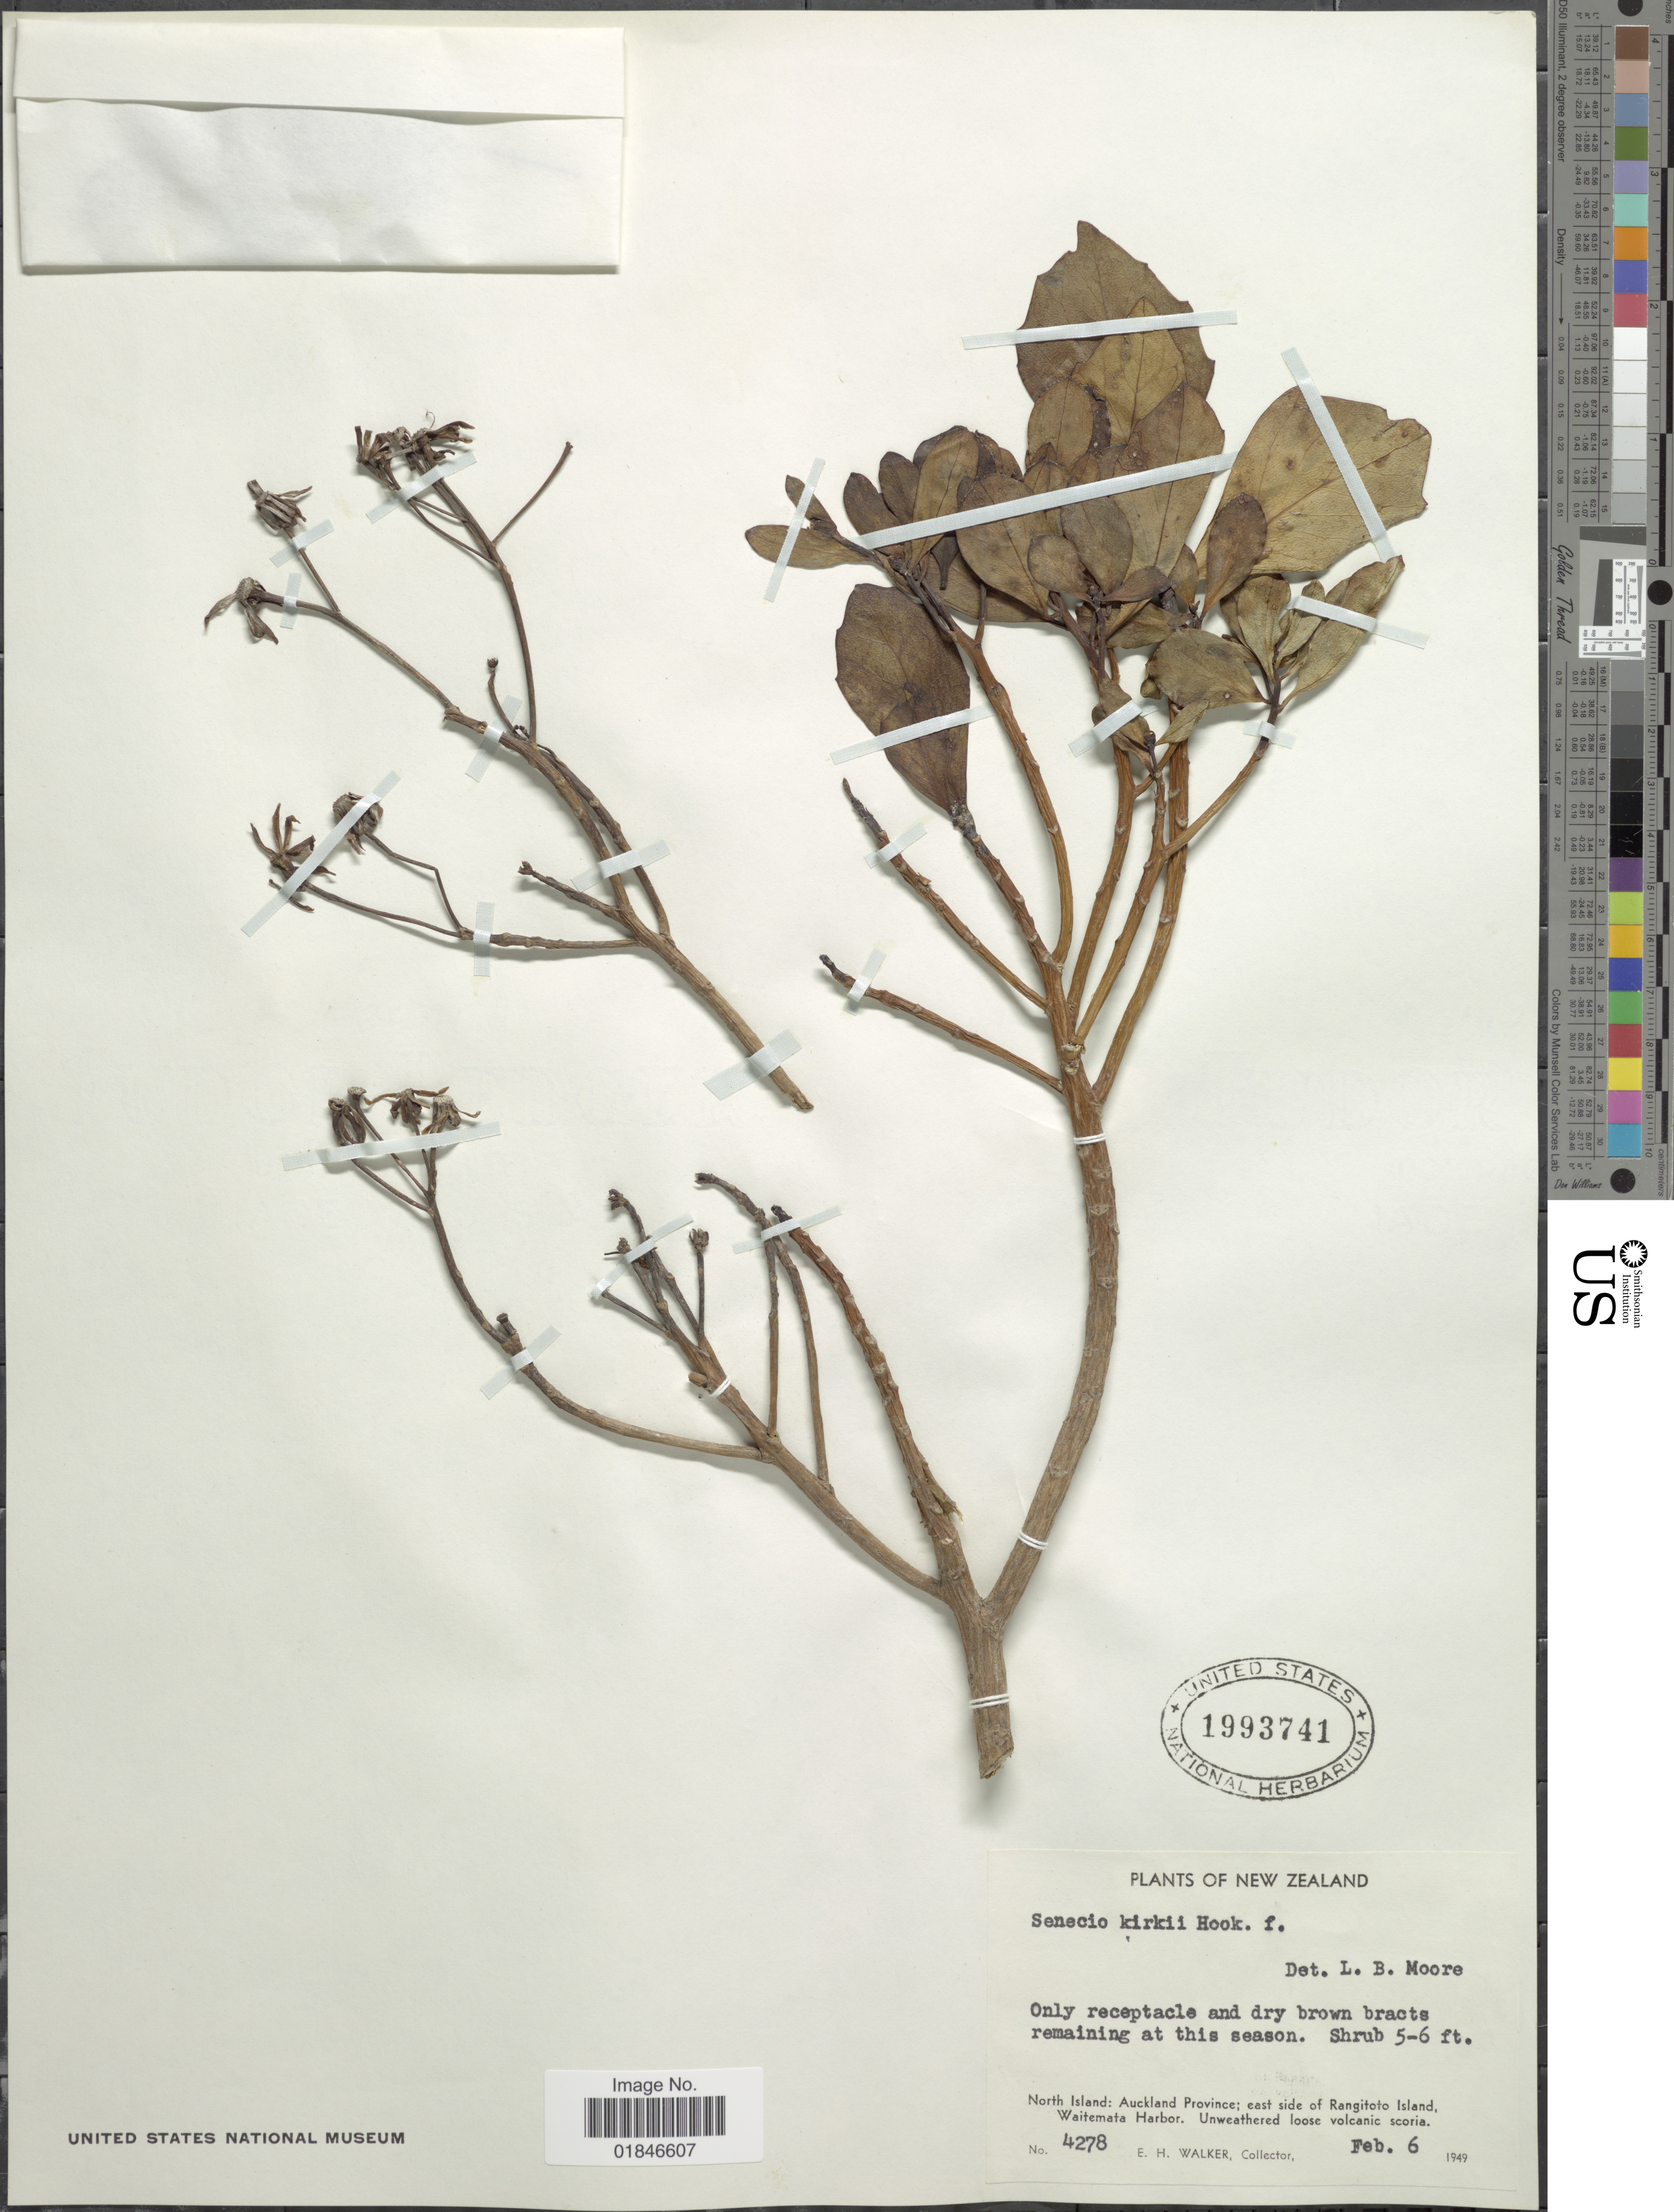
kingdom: Plantae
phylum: Tracheophyta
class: Magnoliopsida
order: Asterales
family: Asteraceae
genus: Urostemon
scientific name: Urostemon kirkii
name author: (Hook. f. ex Kirk) B. Nord.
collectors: E. H. Walker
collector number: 4278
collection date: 1949-02-06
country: New Zealand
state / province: Auckland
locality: North Island: Auckland Province; east side of Rangitoto Island. Waitemata Harbor.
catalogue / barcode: US 1993741